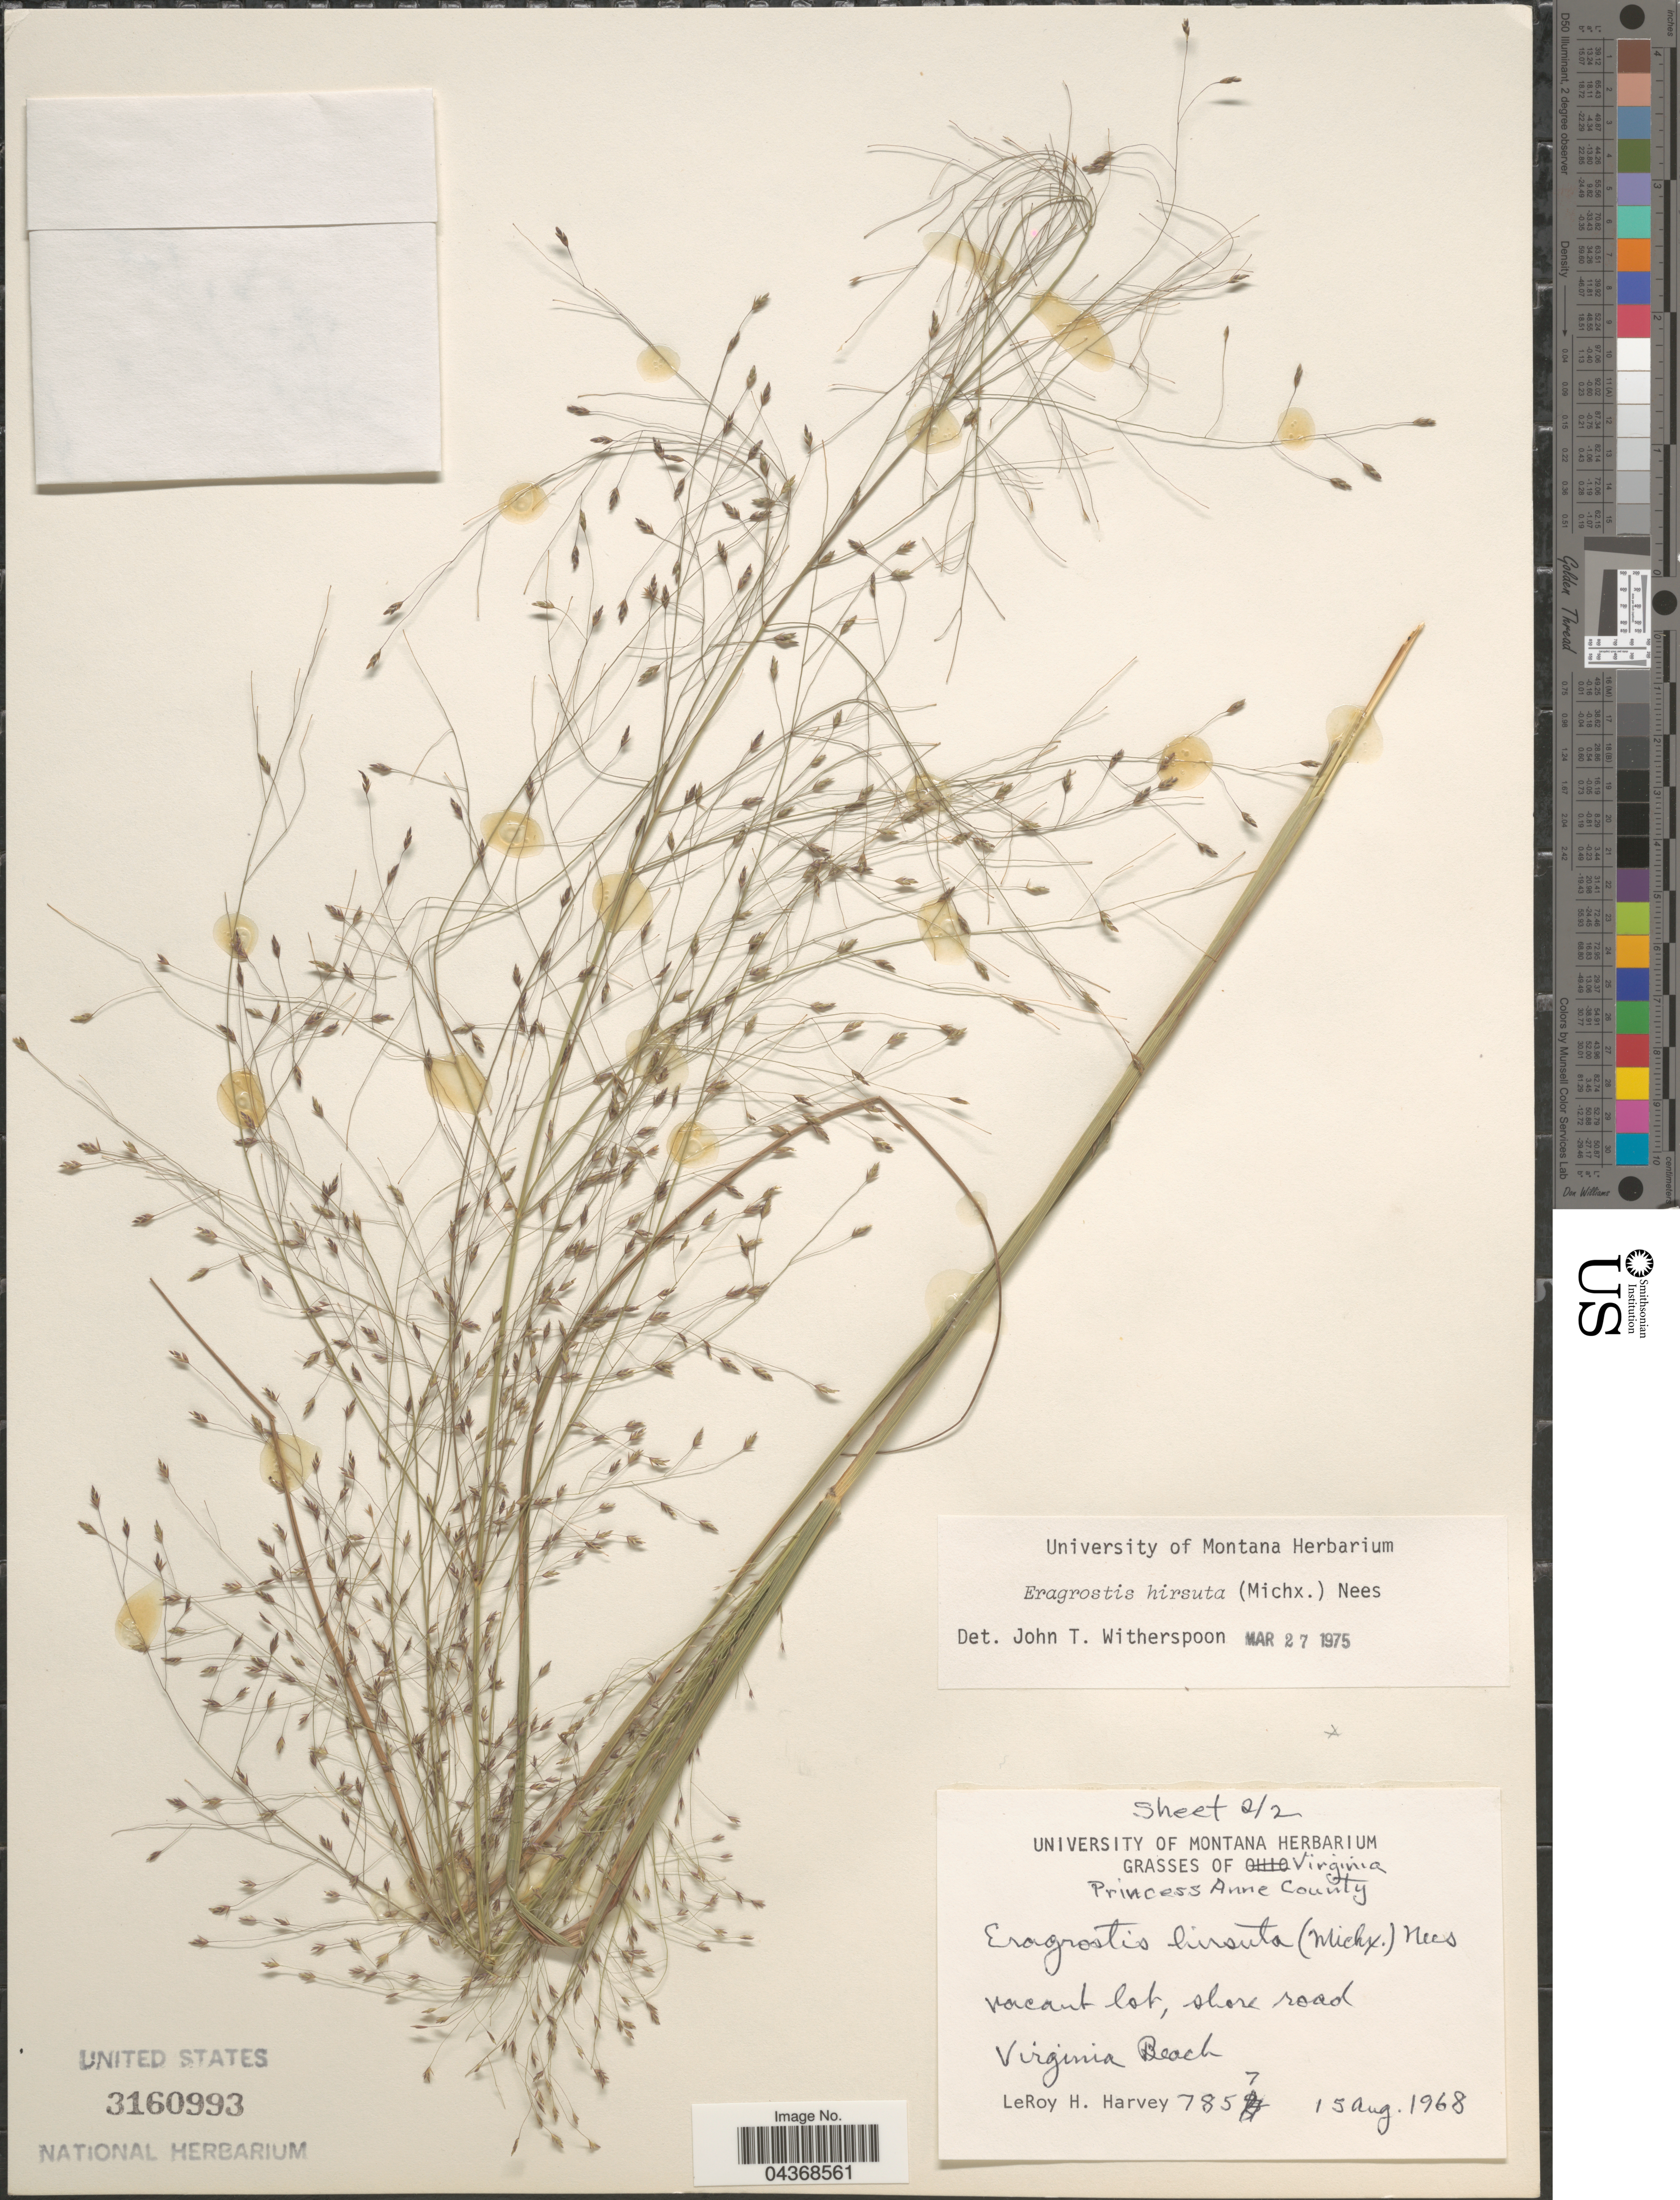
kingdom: Plantae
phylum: Tracheophyta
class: Liliopsida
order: Poales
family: Poaceae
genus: Eragrostis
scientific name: Eragrostis hirsuta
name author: (Michx.) Nees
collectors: L. H. Harvey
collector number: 7857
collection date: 1968-08-15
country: United States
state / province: Virginia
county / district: City of Virginia Beach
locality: Princess Anne (=historic county name)County. Vacant lot, shore road. Virginia Beach.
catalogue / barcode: US 3160993